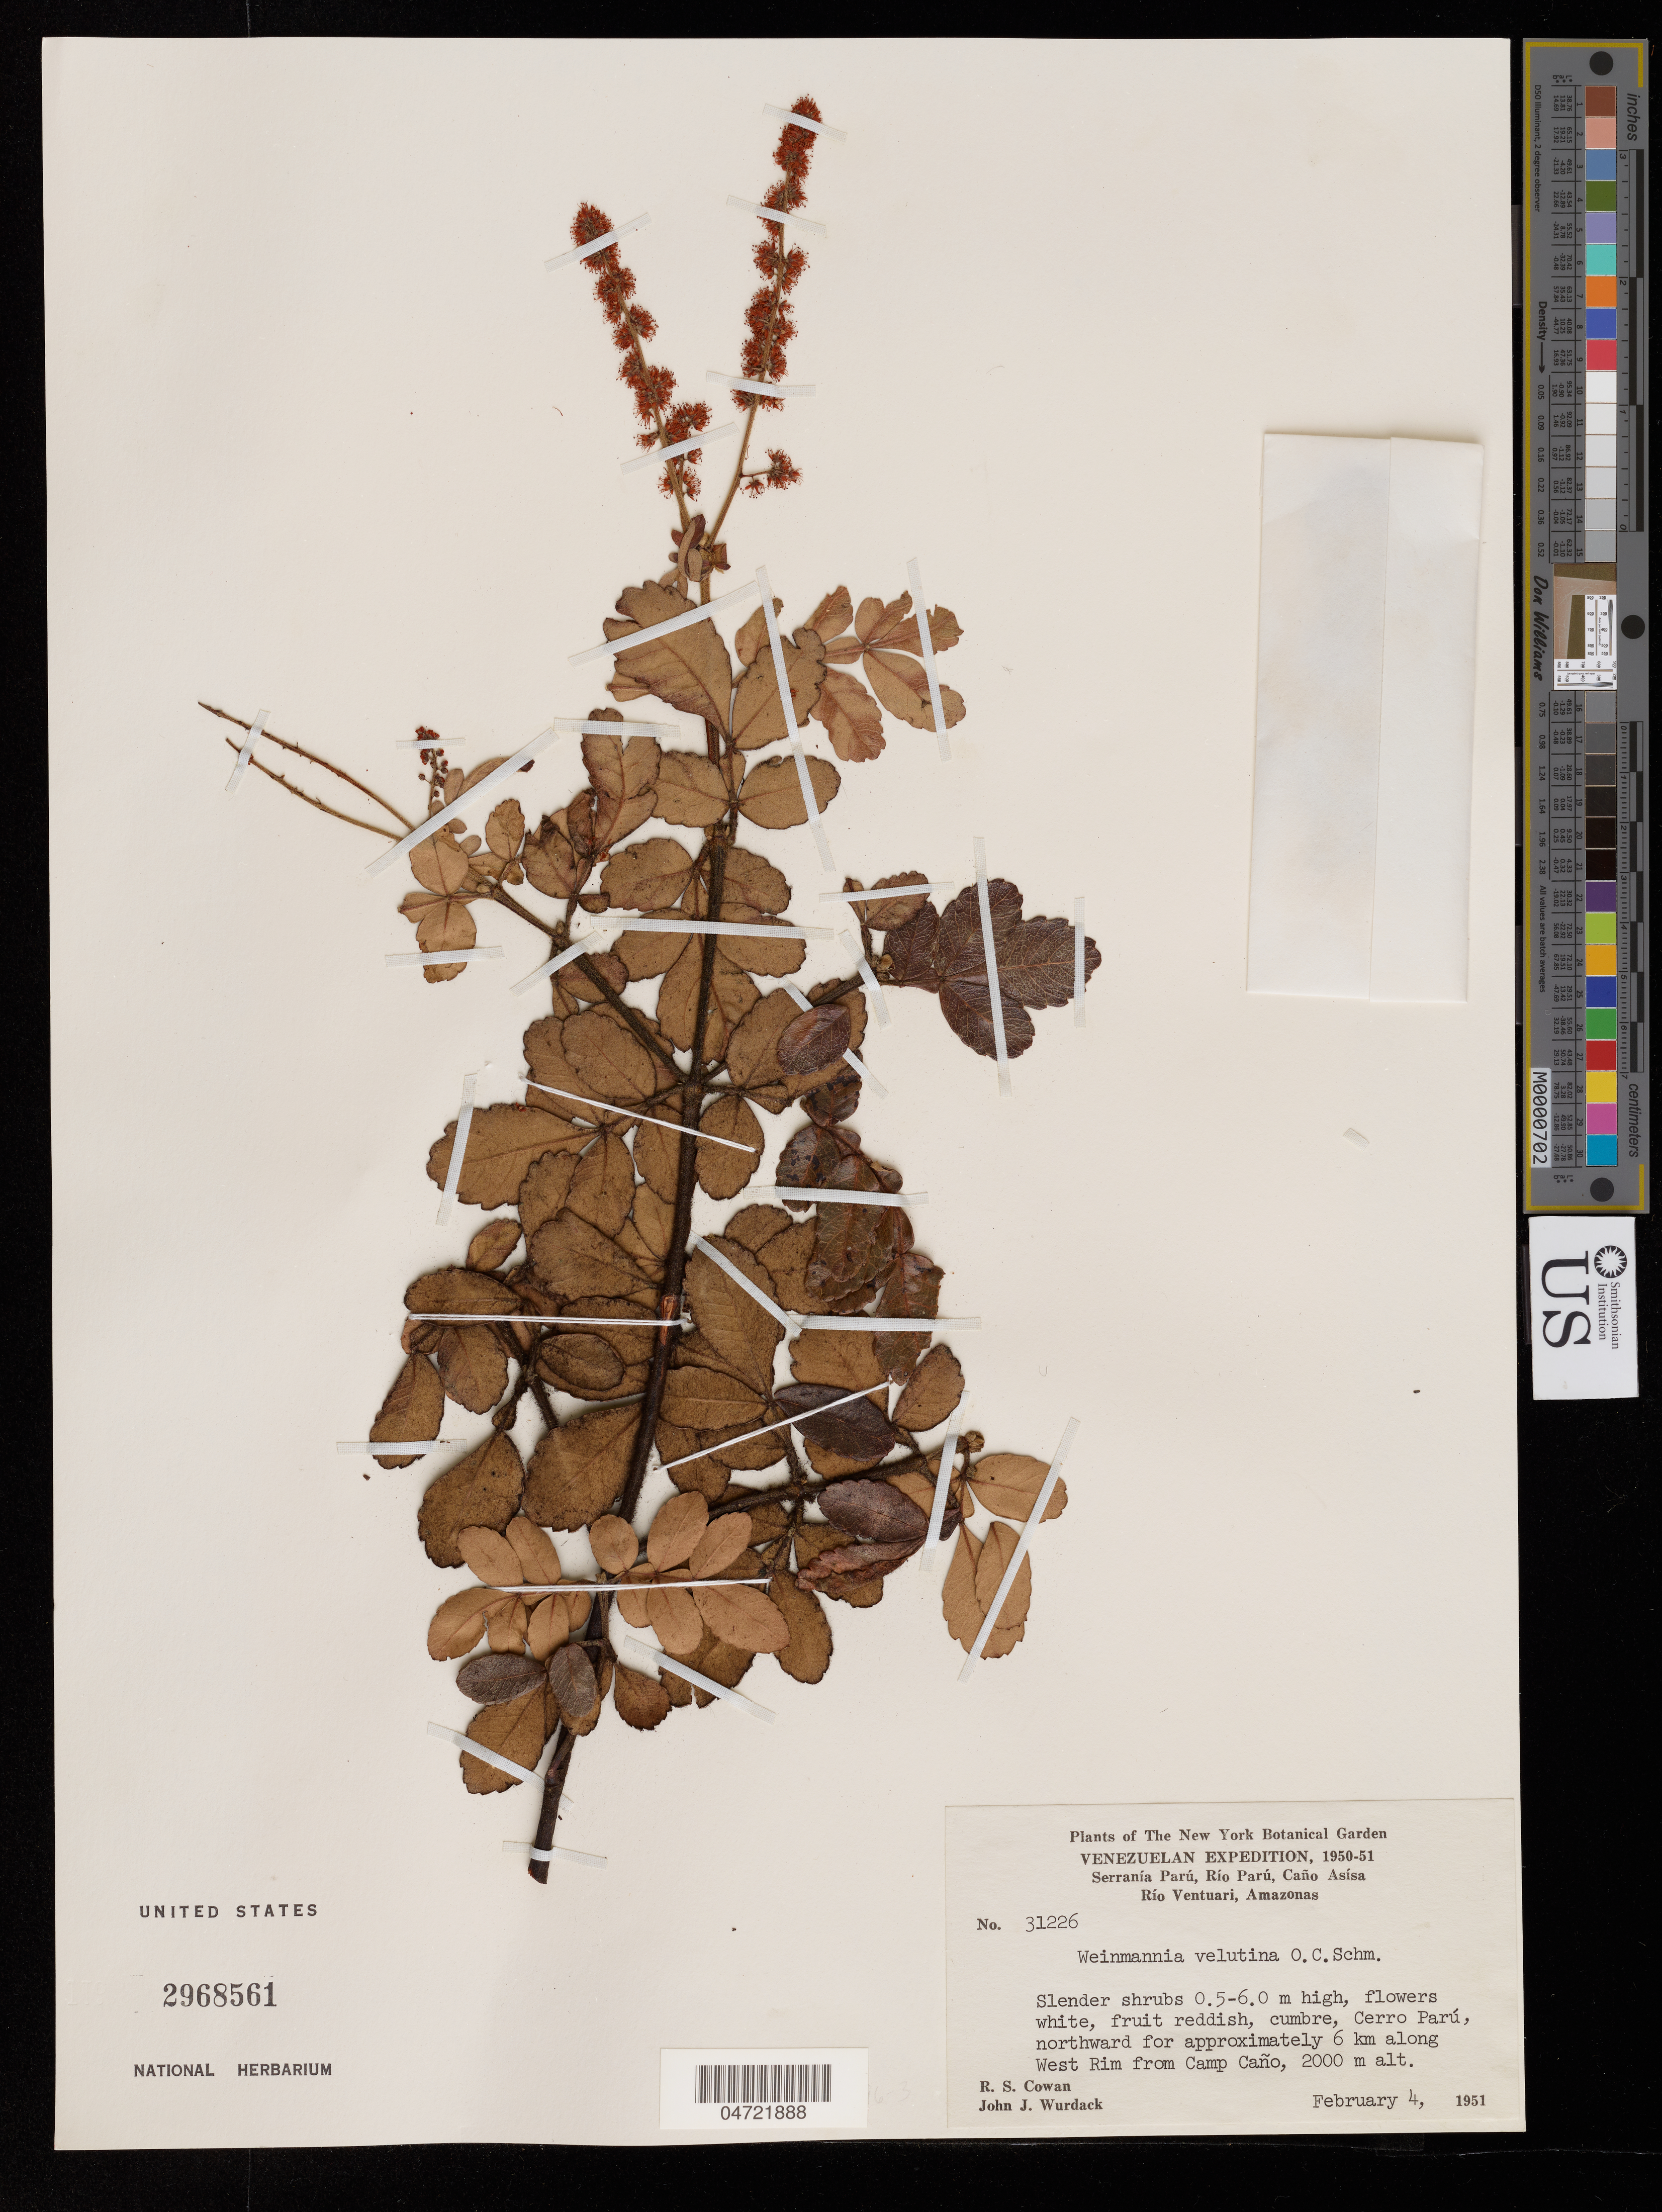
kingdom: Plantae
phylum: Tracheophyta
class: Magnoliopsida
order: Oxalidales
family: Cunoniaceae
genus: Weinmannia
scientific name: Weinmannia velutina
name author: O.C. Schmidt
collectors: R. S. Cowan & J. J. Wurdack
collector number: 31226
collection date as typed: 4 Feb 1951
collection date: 1951-02-04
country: Venezuela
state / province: Amazonas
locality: Serranía Parú, Río Parú, Caño Asísa. Cerro Parú cumbre, northward for ± 6 km along W rim from camp Caño.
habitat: Cumbre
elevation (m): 2000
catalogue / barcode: US 2968561